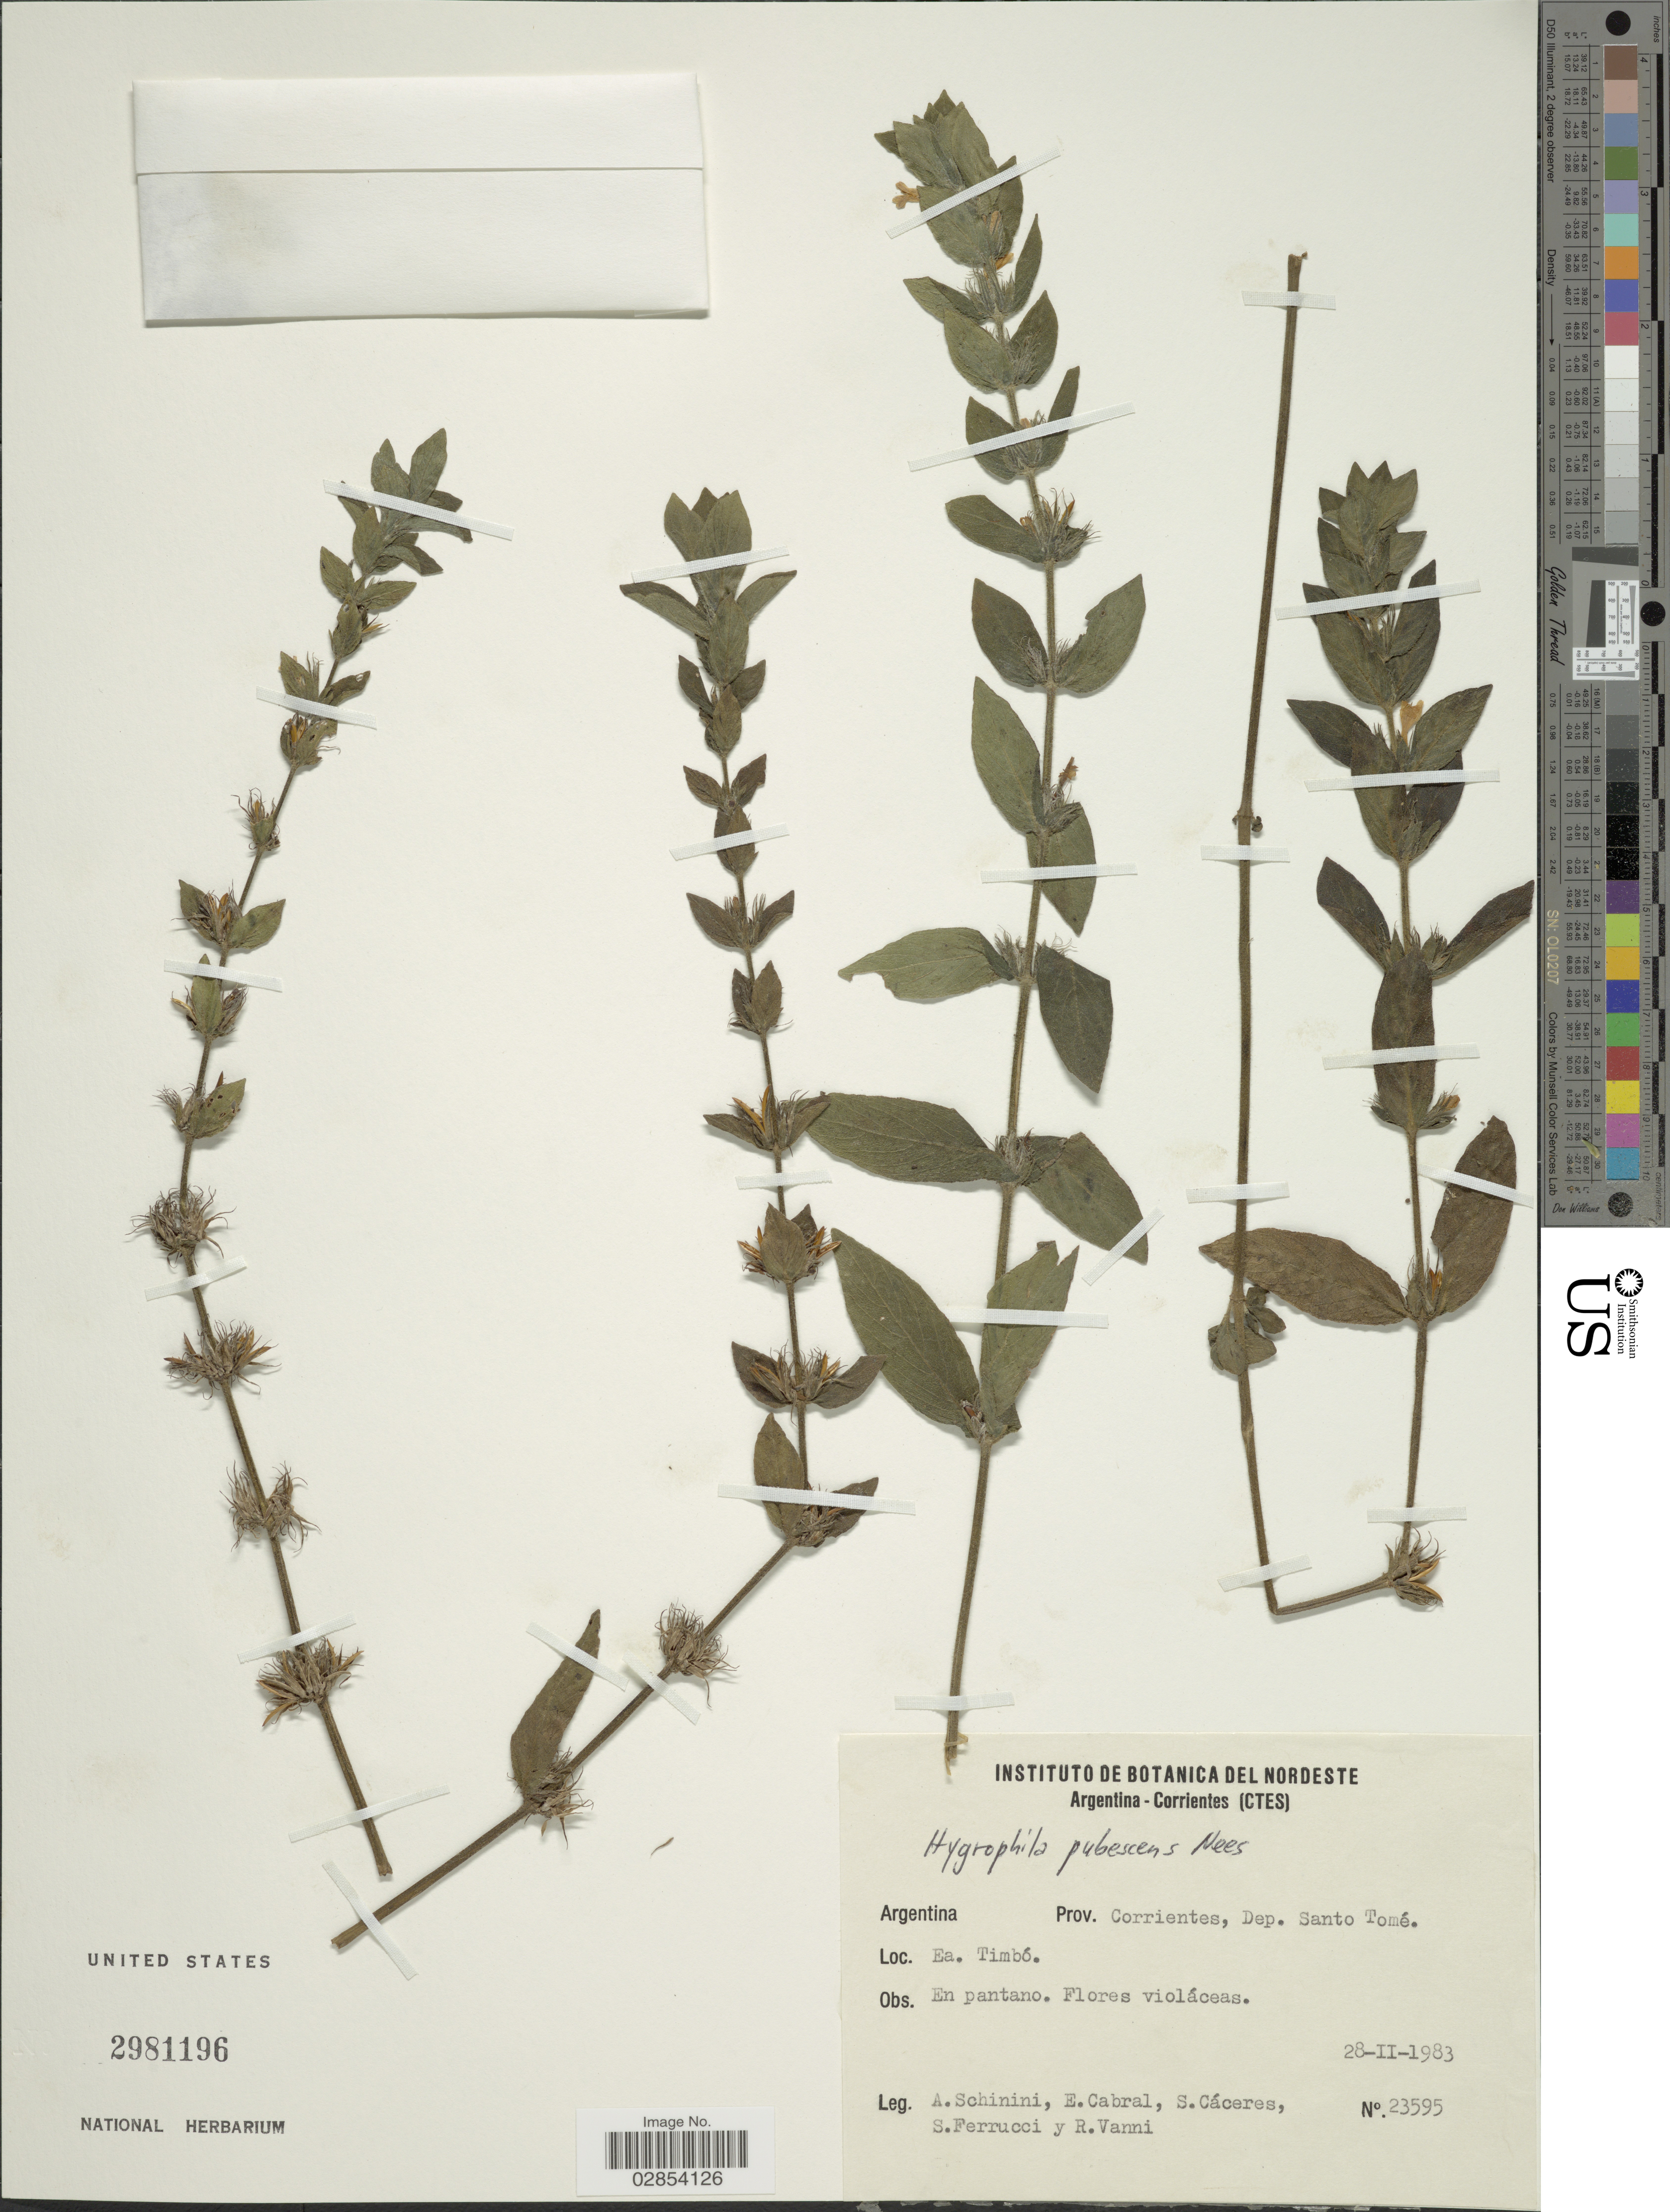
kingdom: Plantae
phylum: Tracheophyta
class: Magnoliopsida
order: Lamiales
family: Acanthaceae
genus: Hygrophila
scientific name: Hygrophila pubescens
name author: Nees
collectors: A. Schinini, E. Cabral, S. Cáceres, S. Ferrucci & R. Vanni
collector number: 23595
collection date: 1983-02-28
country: Argentina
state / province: Corrientes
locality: Dep. Santo Tomé. Ea. Timbó.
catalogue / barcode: US 2981196